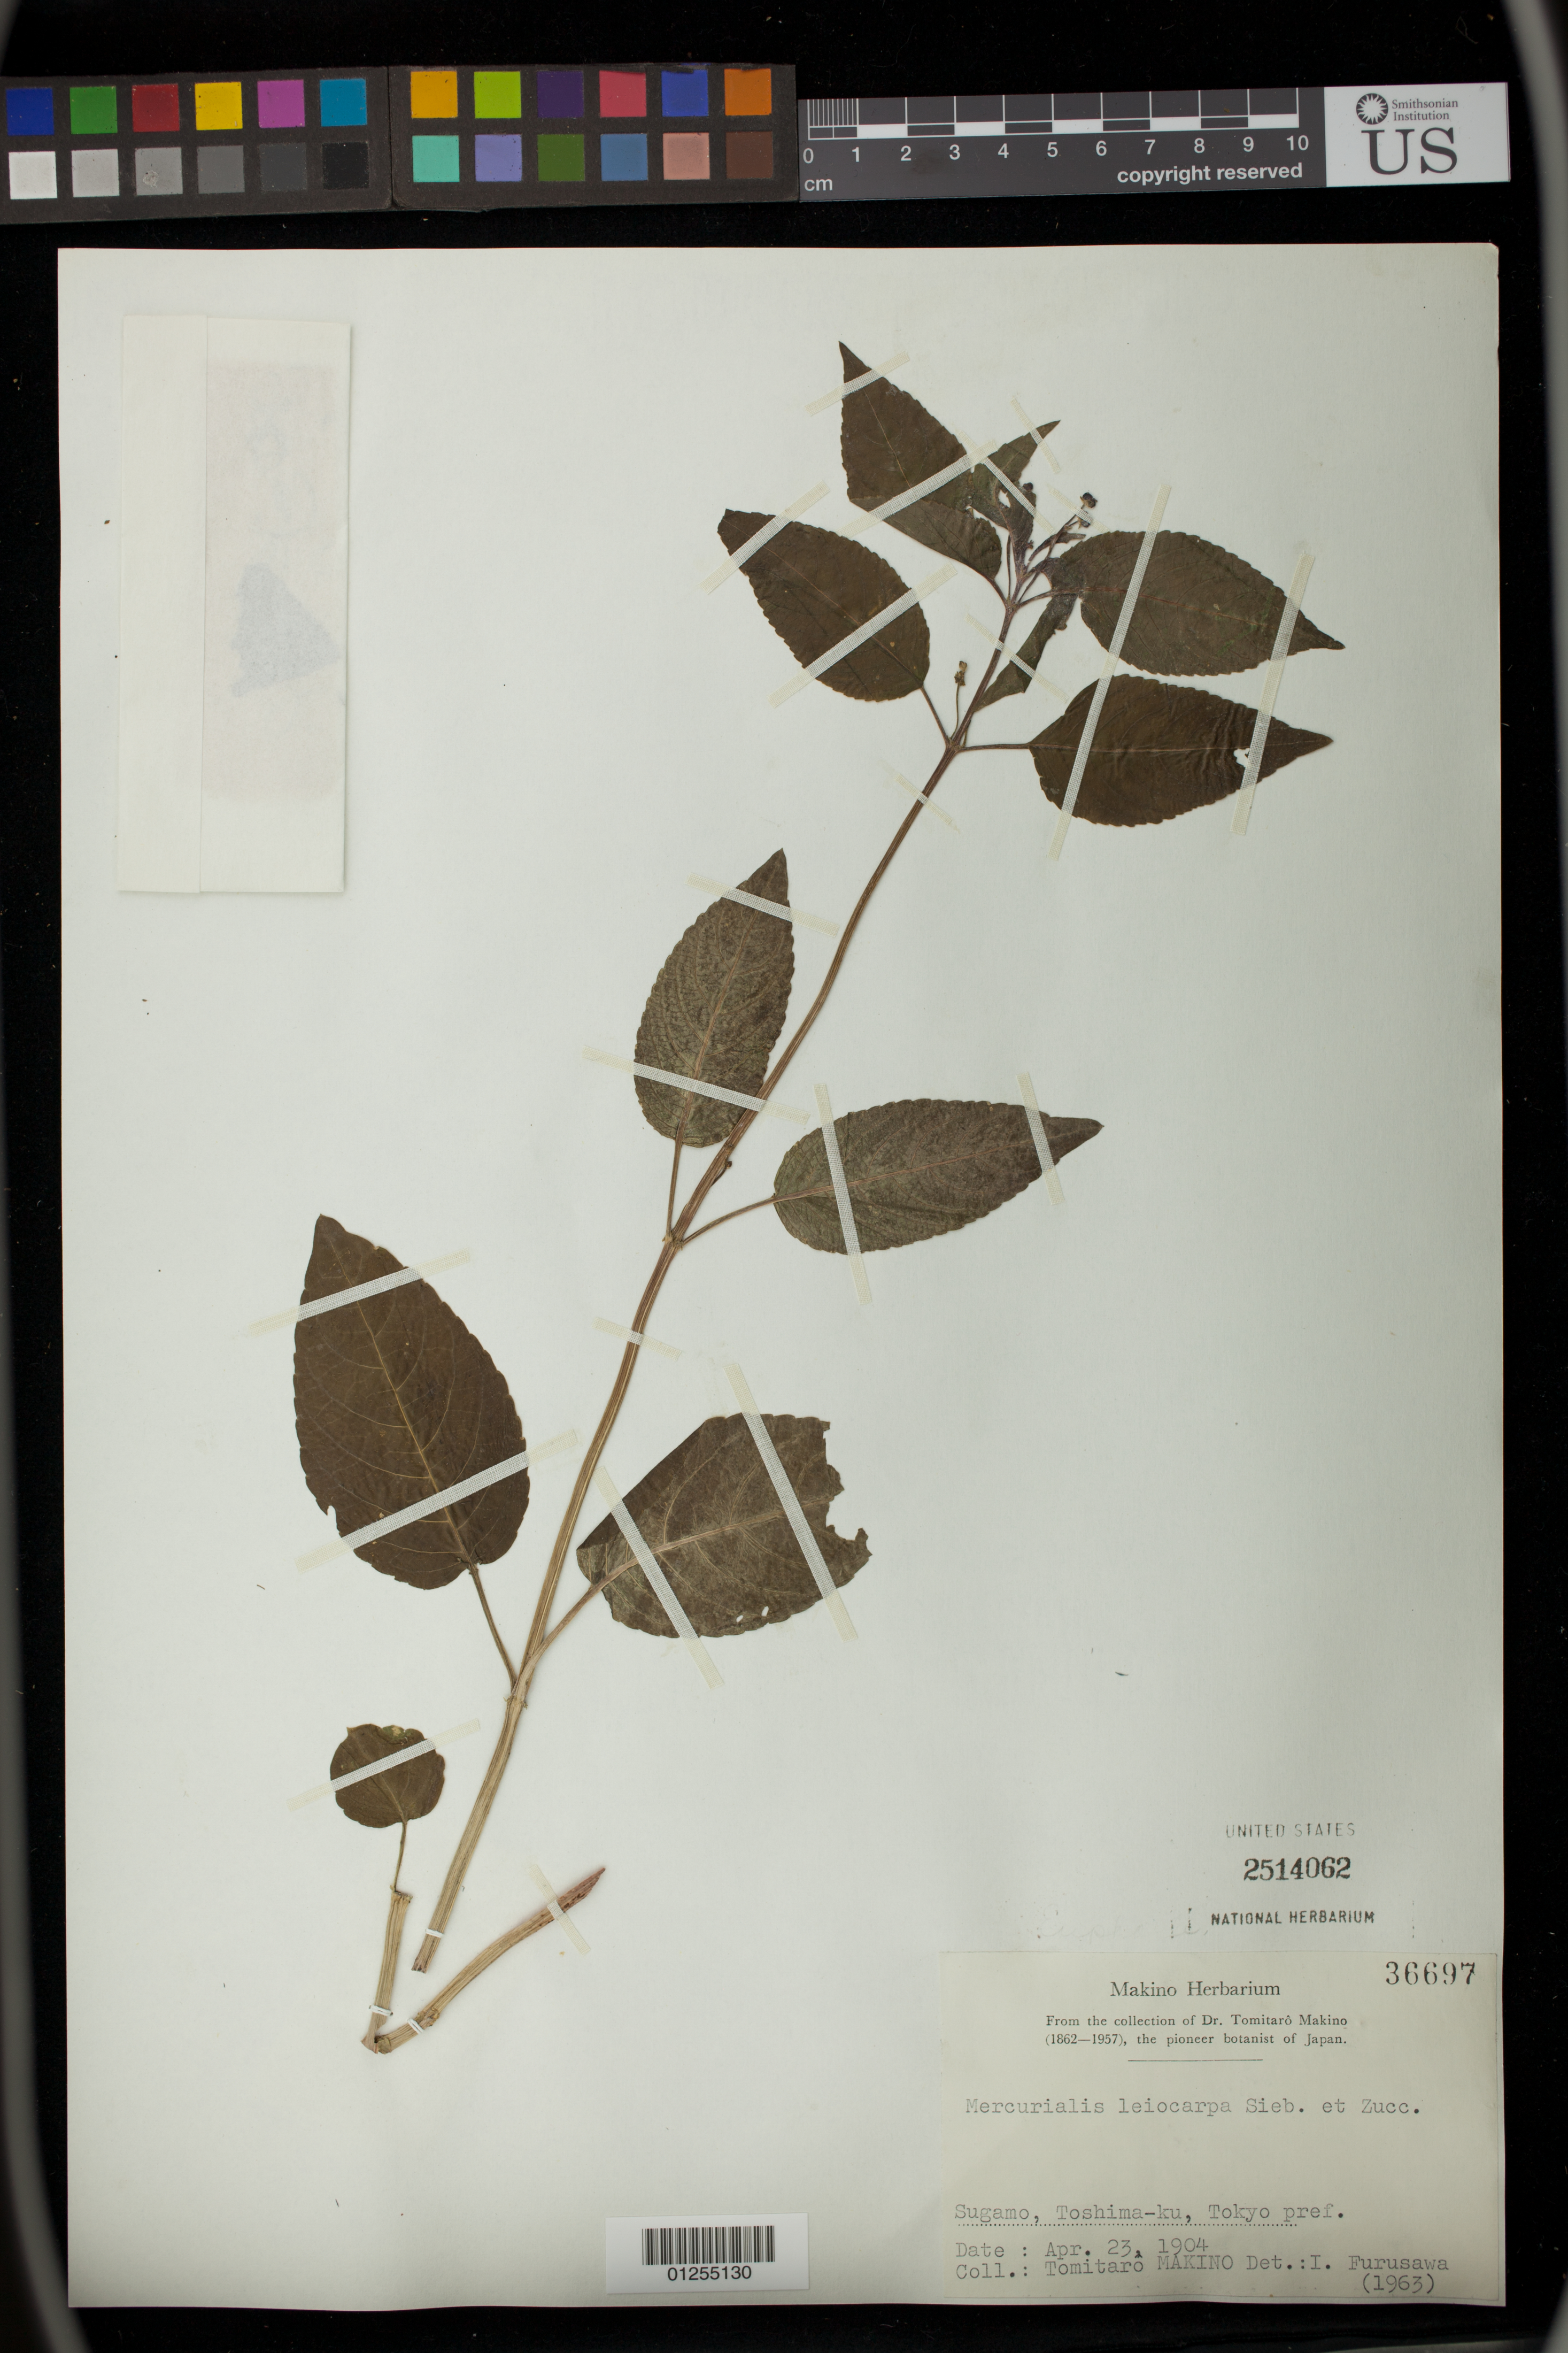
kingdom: Plantae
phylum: Tracheophyta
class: Magnoliopsida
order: Malpighiales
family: Euphorbiaceae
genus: Mercurialis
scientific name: Mercurialis leiocarpa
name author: Siebold & Zucc.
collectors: T. Makino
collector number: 36697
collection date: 1904-04-23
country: Japan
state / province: Tokyo, Federal City of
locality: Sugamo, Toshima-ku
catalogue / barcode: US 2514062